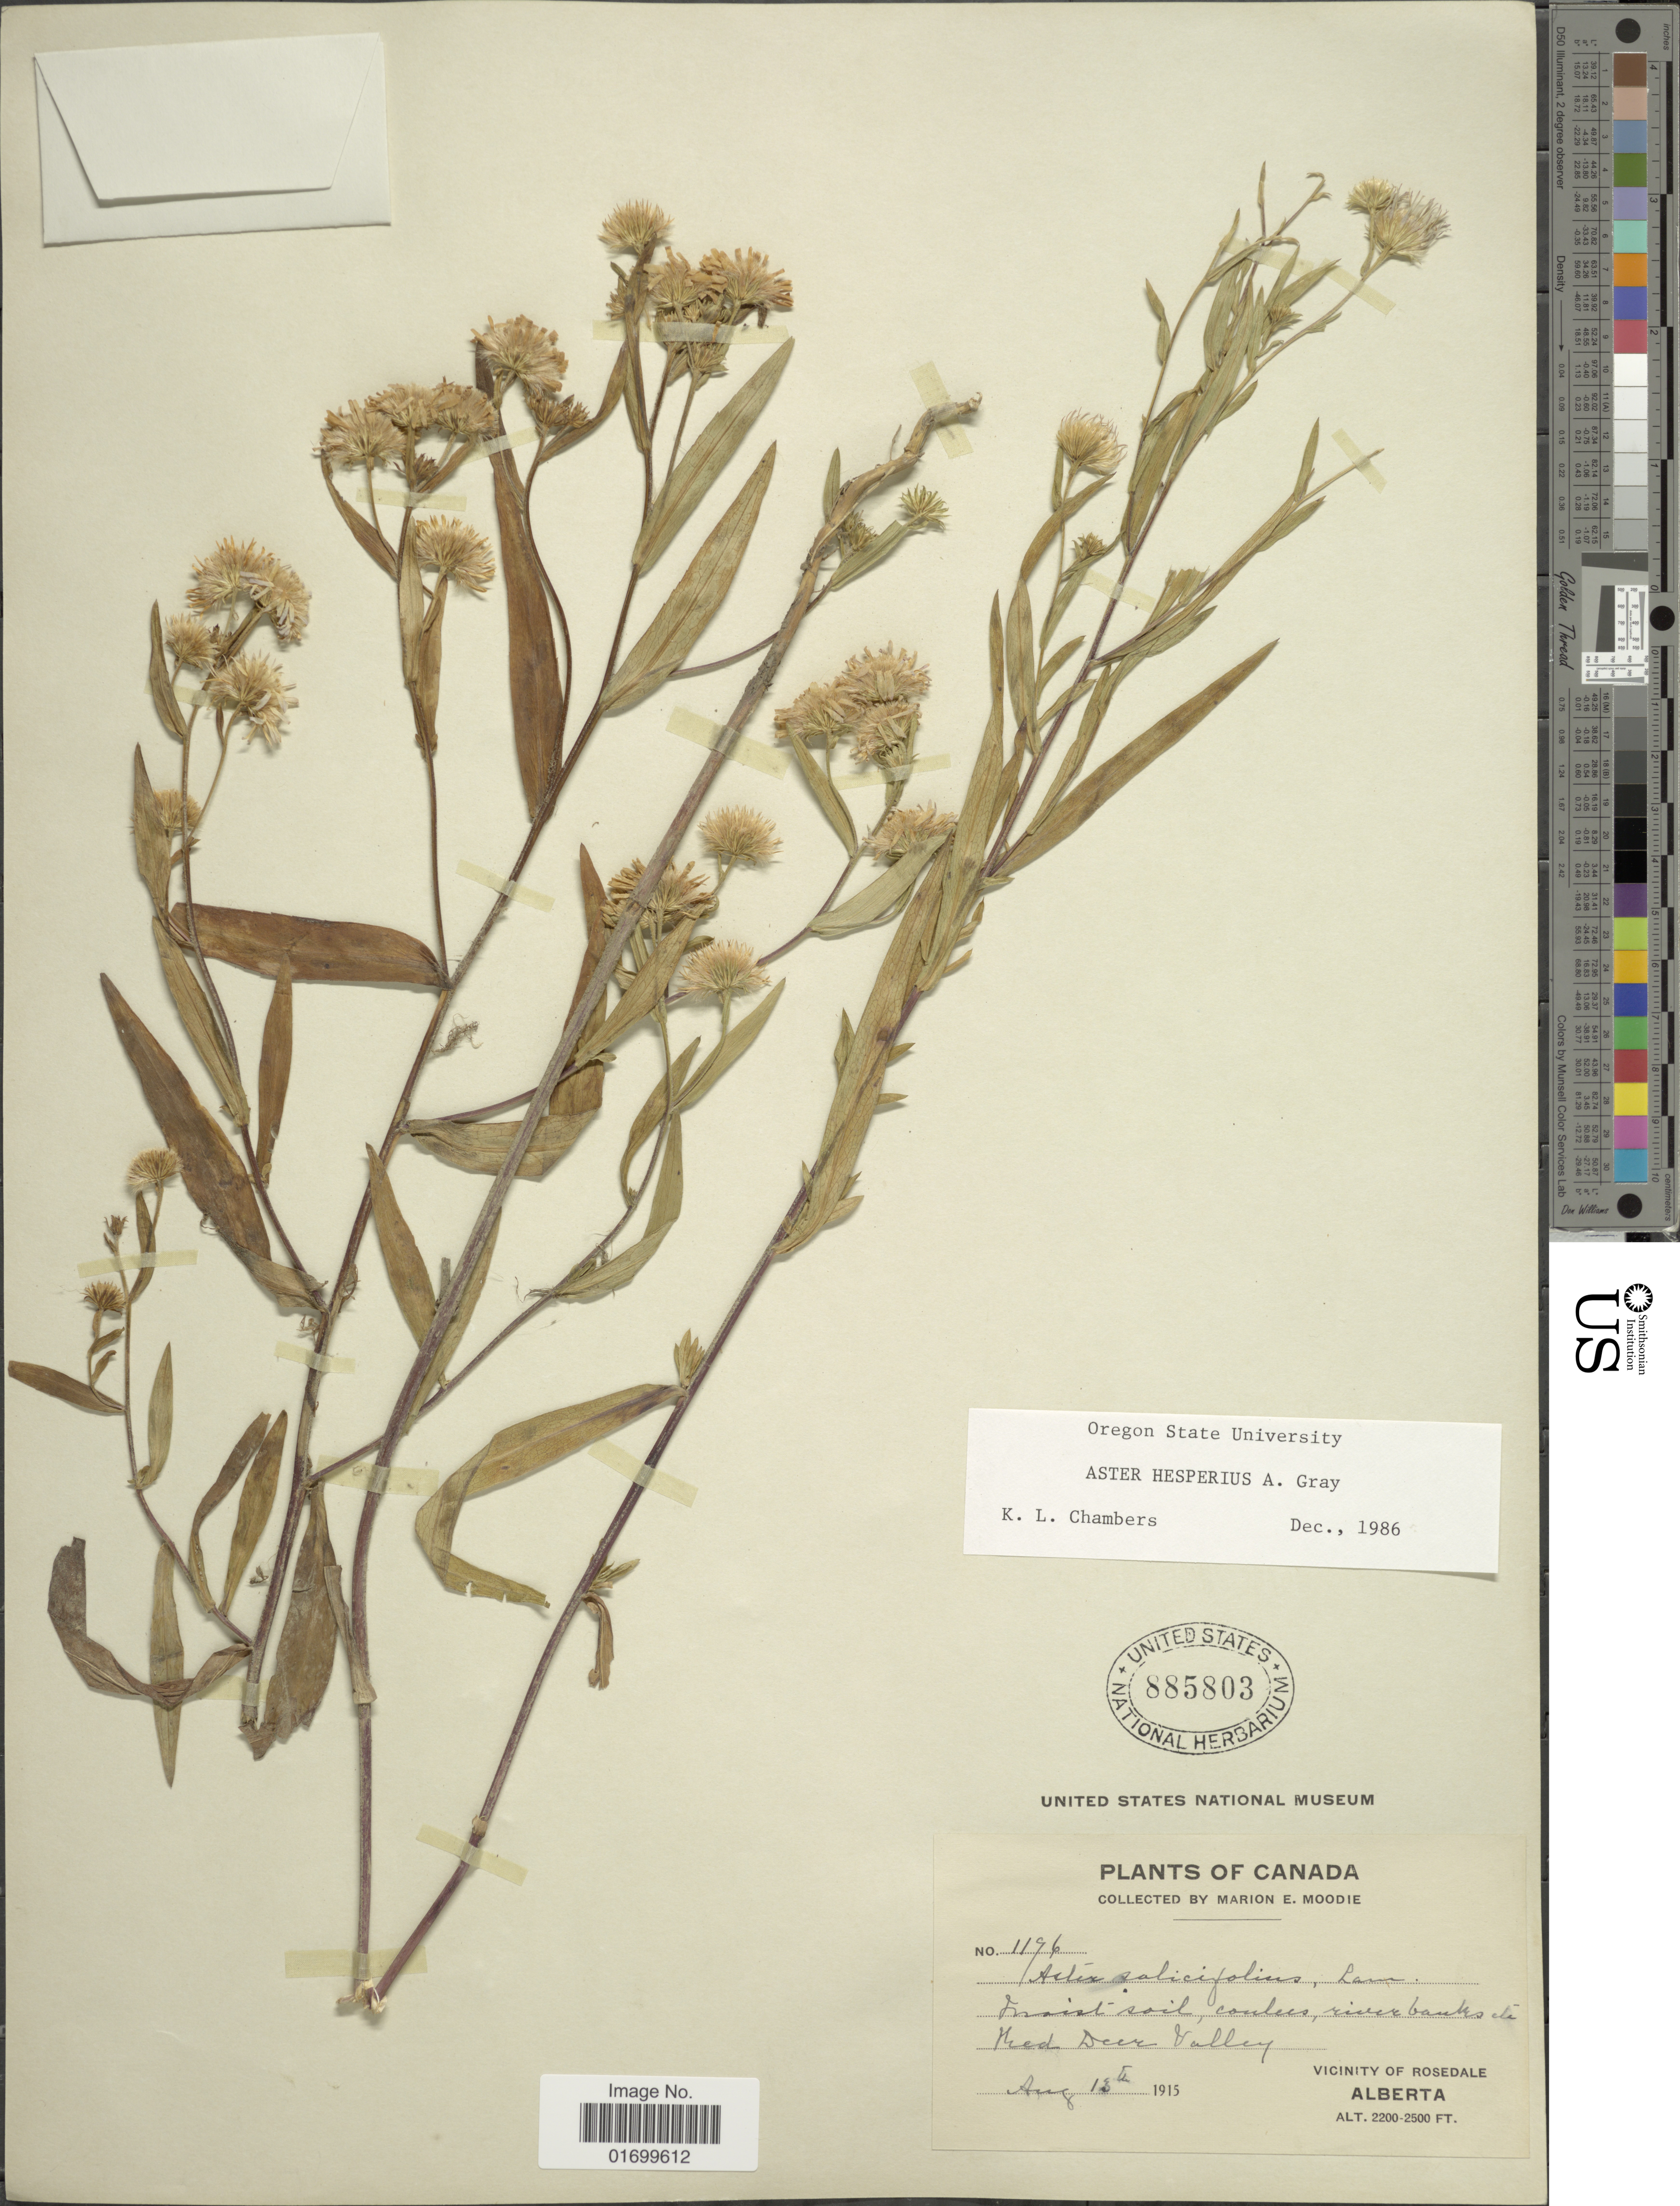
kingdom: Plantae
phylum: Tracheophyta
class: Magnoliopsida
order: Asterales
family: Asteraceae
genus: Symphyotrichum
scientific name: Symphyotrichum hesperium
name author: (A. Gray) Á. Löve & D. Löve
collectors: M. E. Moodie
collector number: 1176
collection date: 1915-08-13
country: Canada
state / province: Alberta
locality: Riverbanks de Med Deer Valley, vicinity of Rosedale.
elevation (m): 671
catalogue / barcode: US 885803